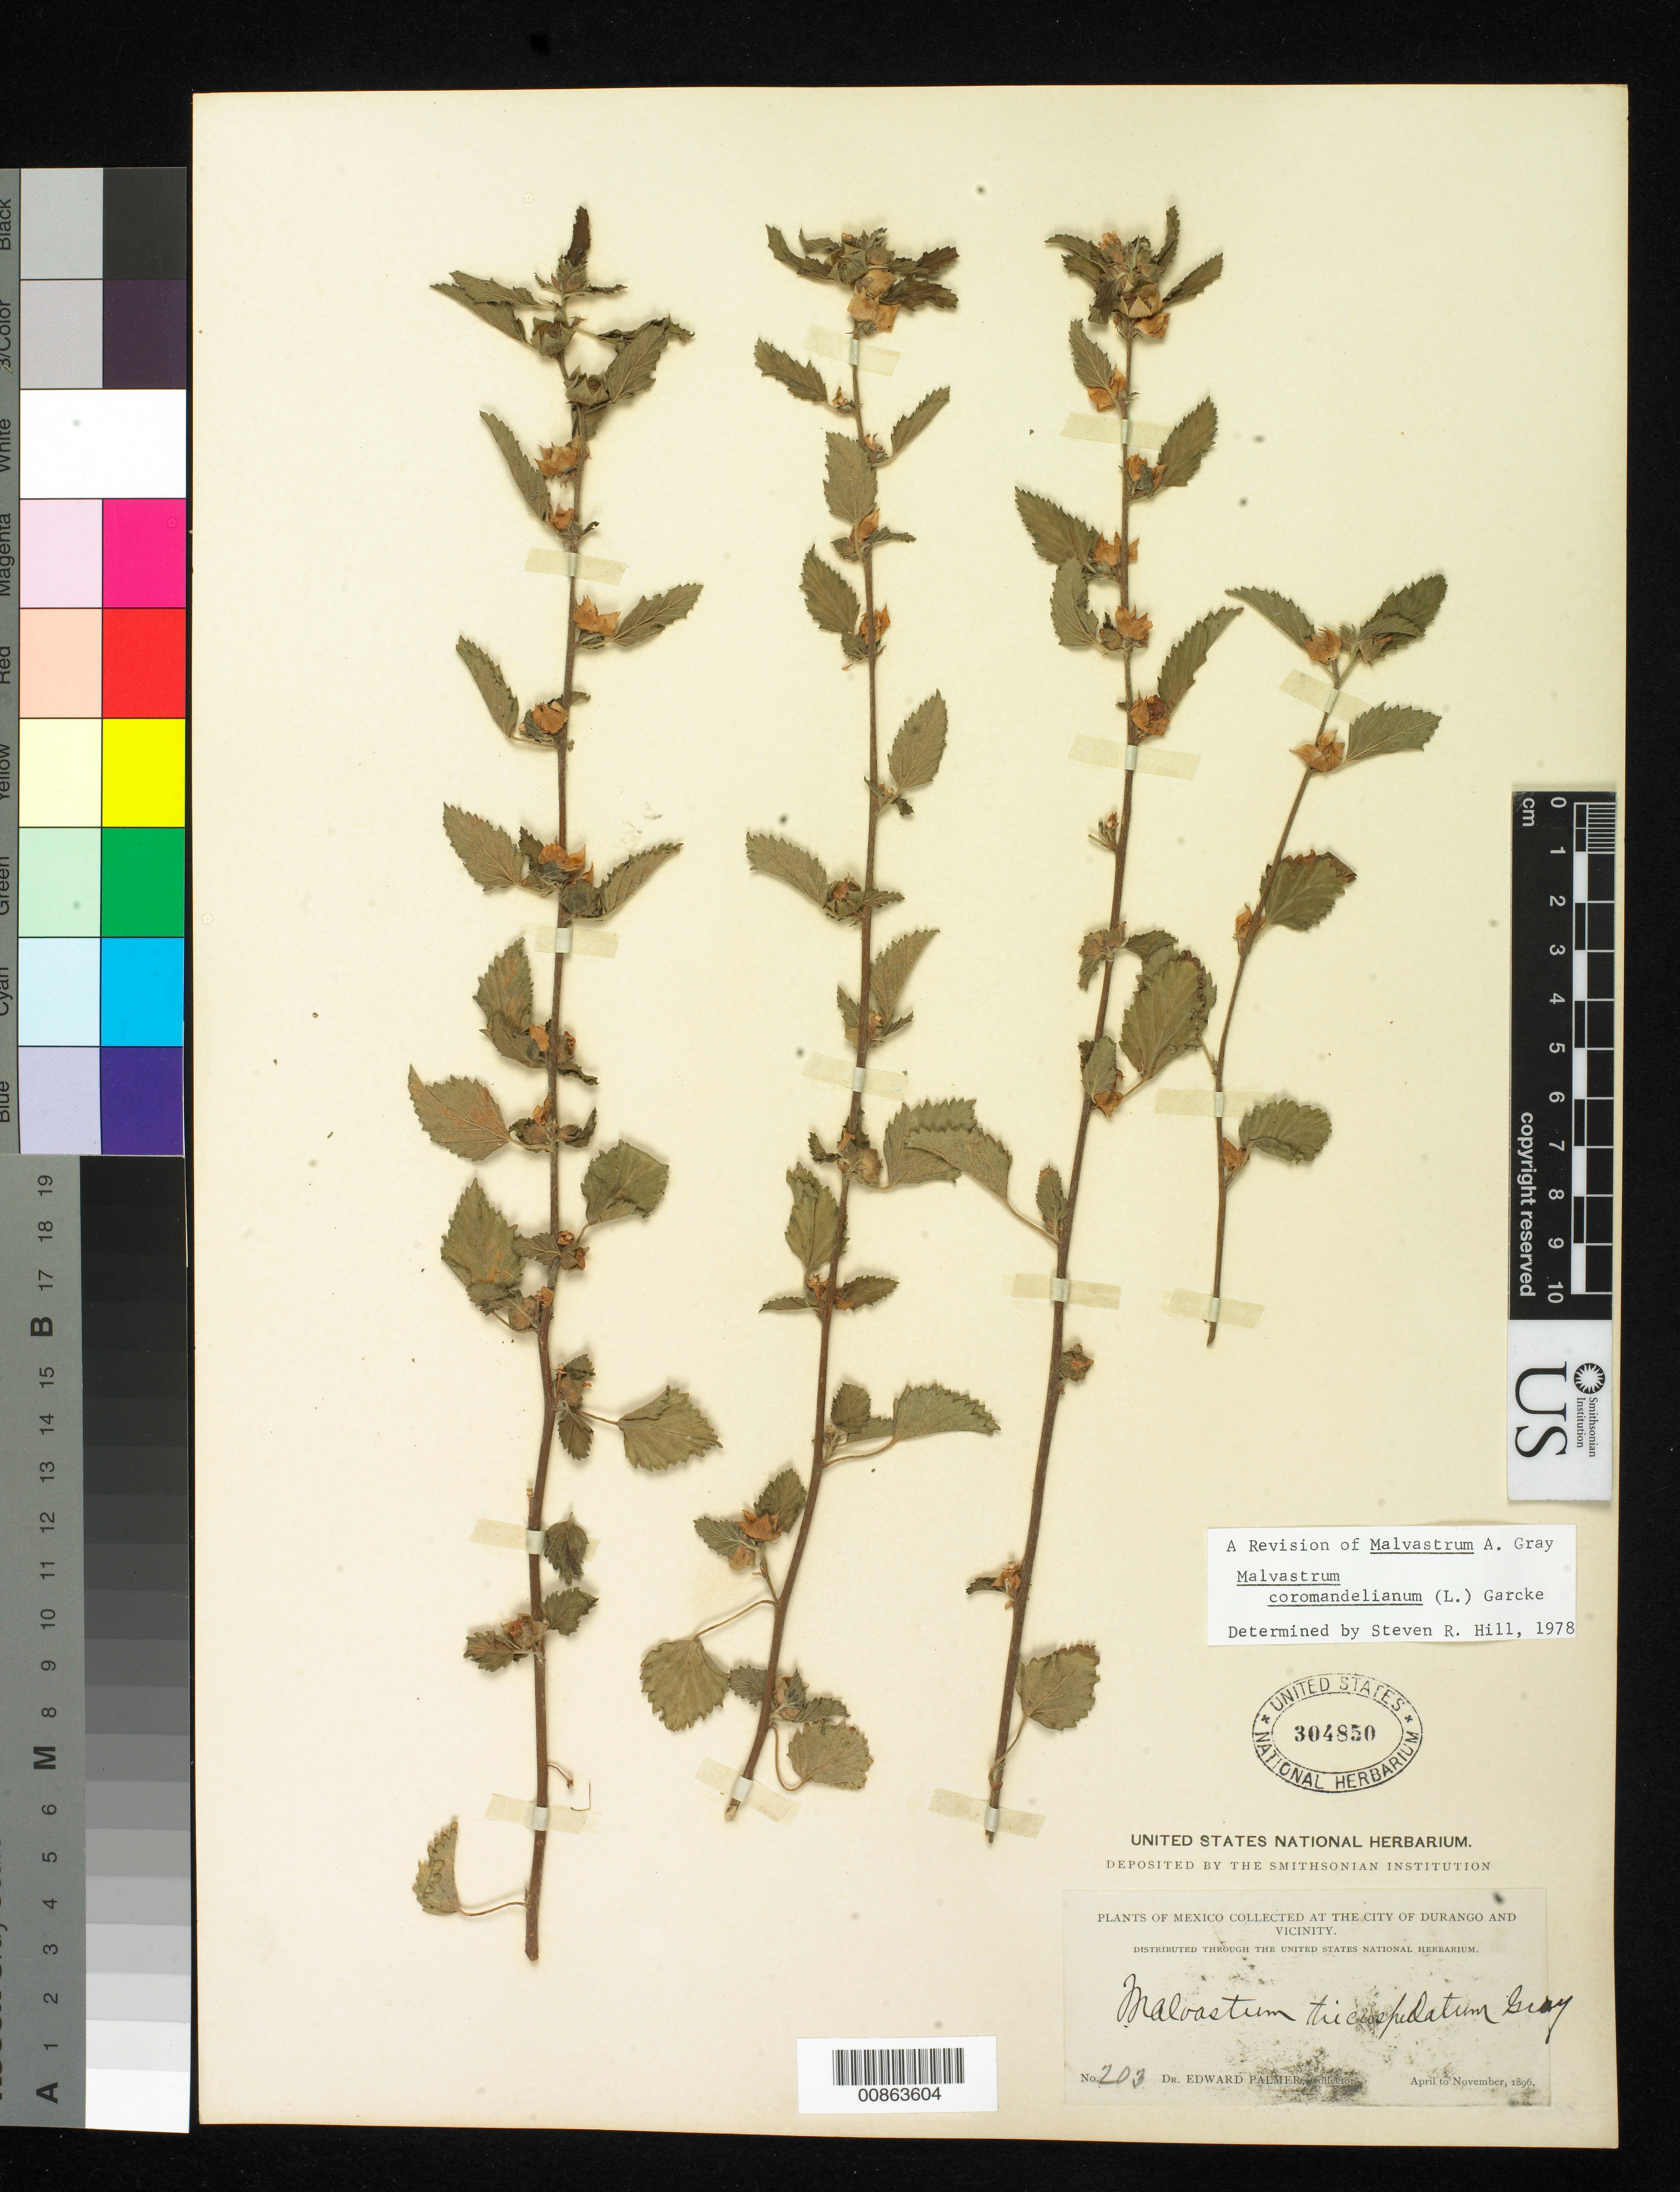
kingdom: Plantae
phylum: Tracheophyta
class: Magnoliopsida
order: Malvales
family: Malvaceae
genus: Malvastrum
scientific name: Malvastrum coromandelianum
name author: (L.) Garcke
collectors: E. Palmer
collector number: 203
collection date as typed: Apr 1896 to -- Nov 1896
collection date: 1896-04/1896-11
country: Mexico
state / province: Durango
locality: City of Durango and vicinity.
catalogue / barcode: US 304850